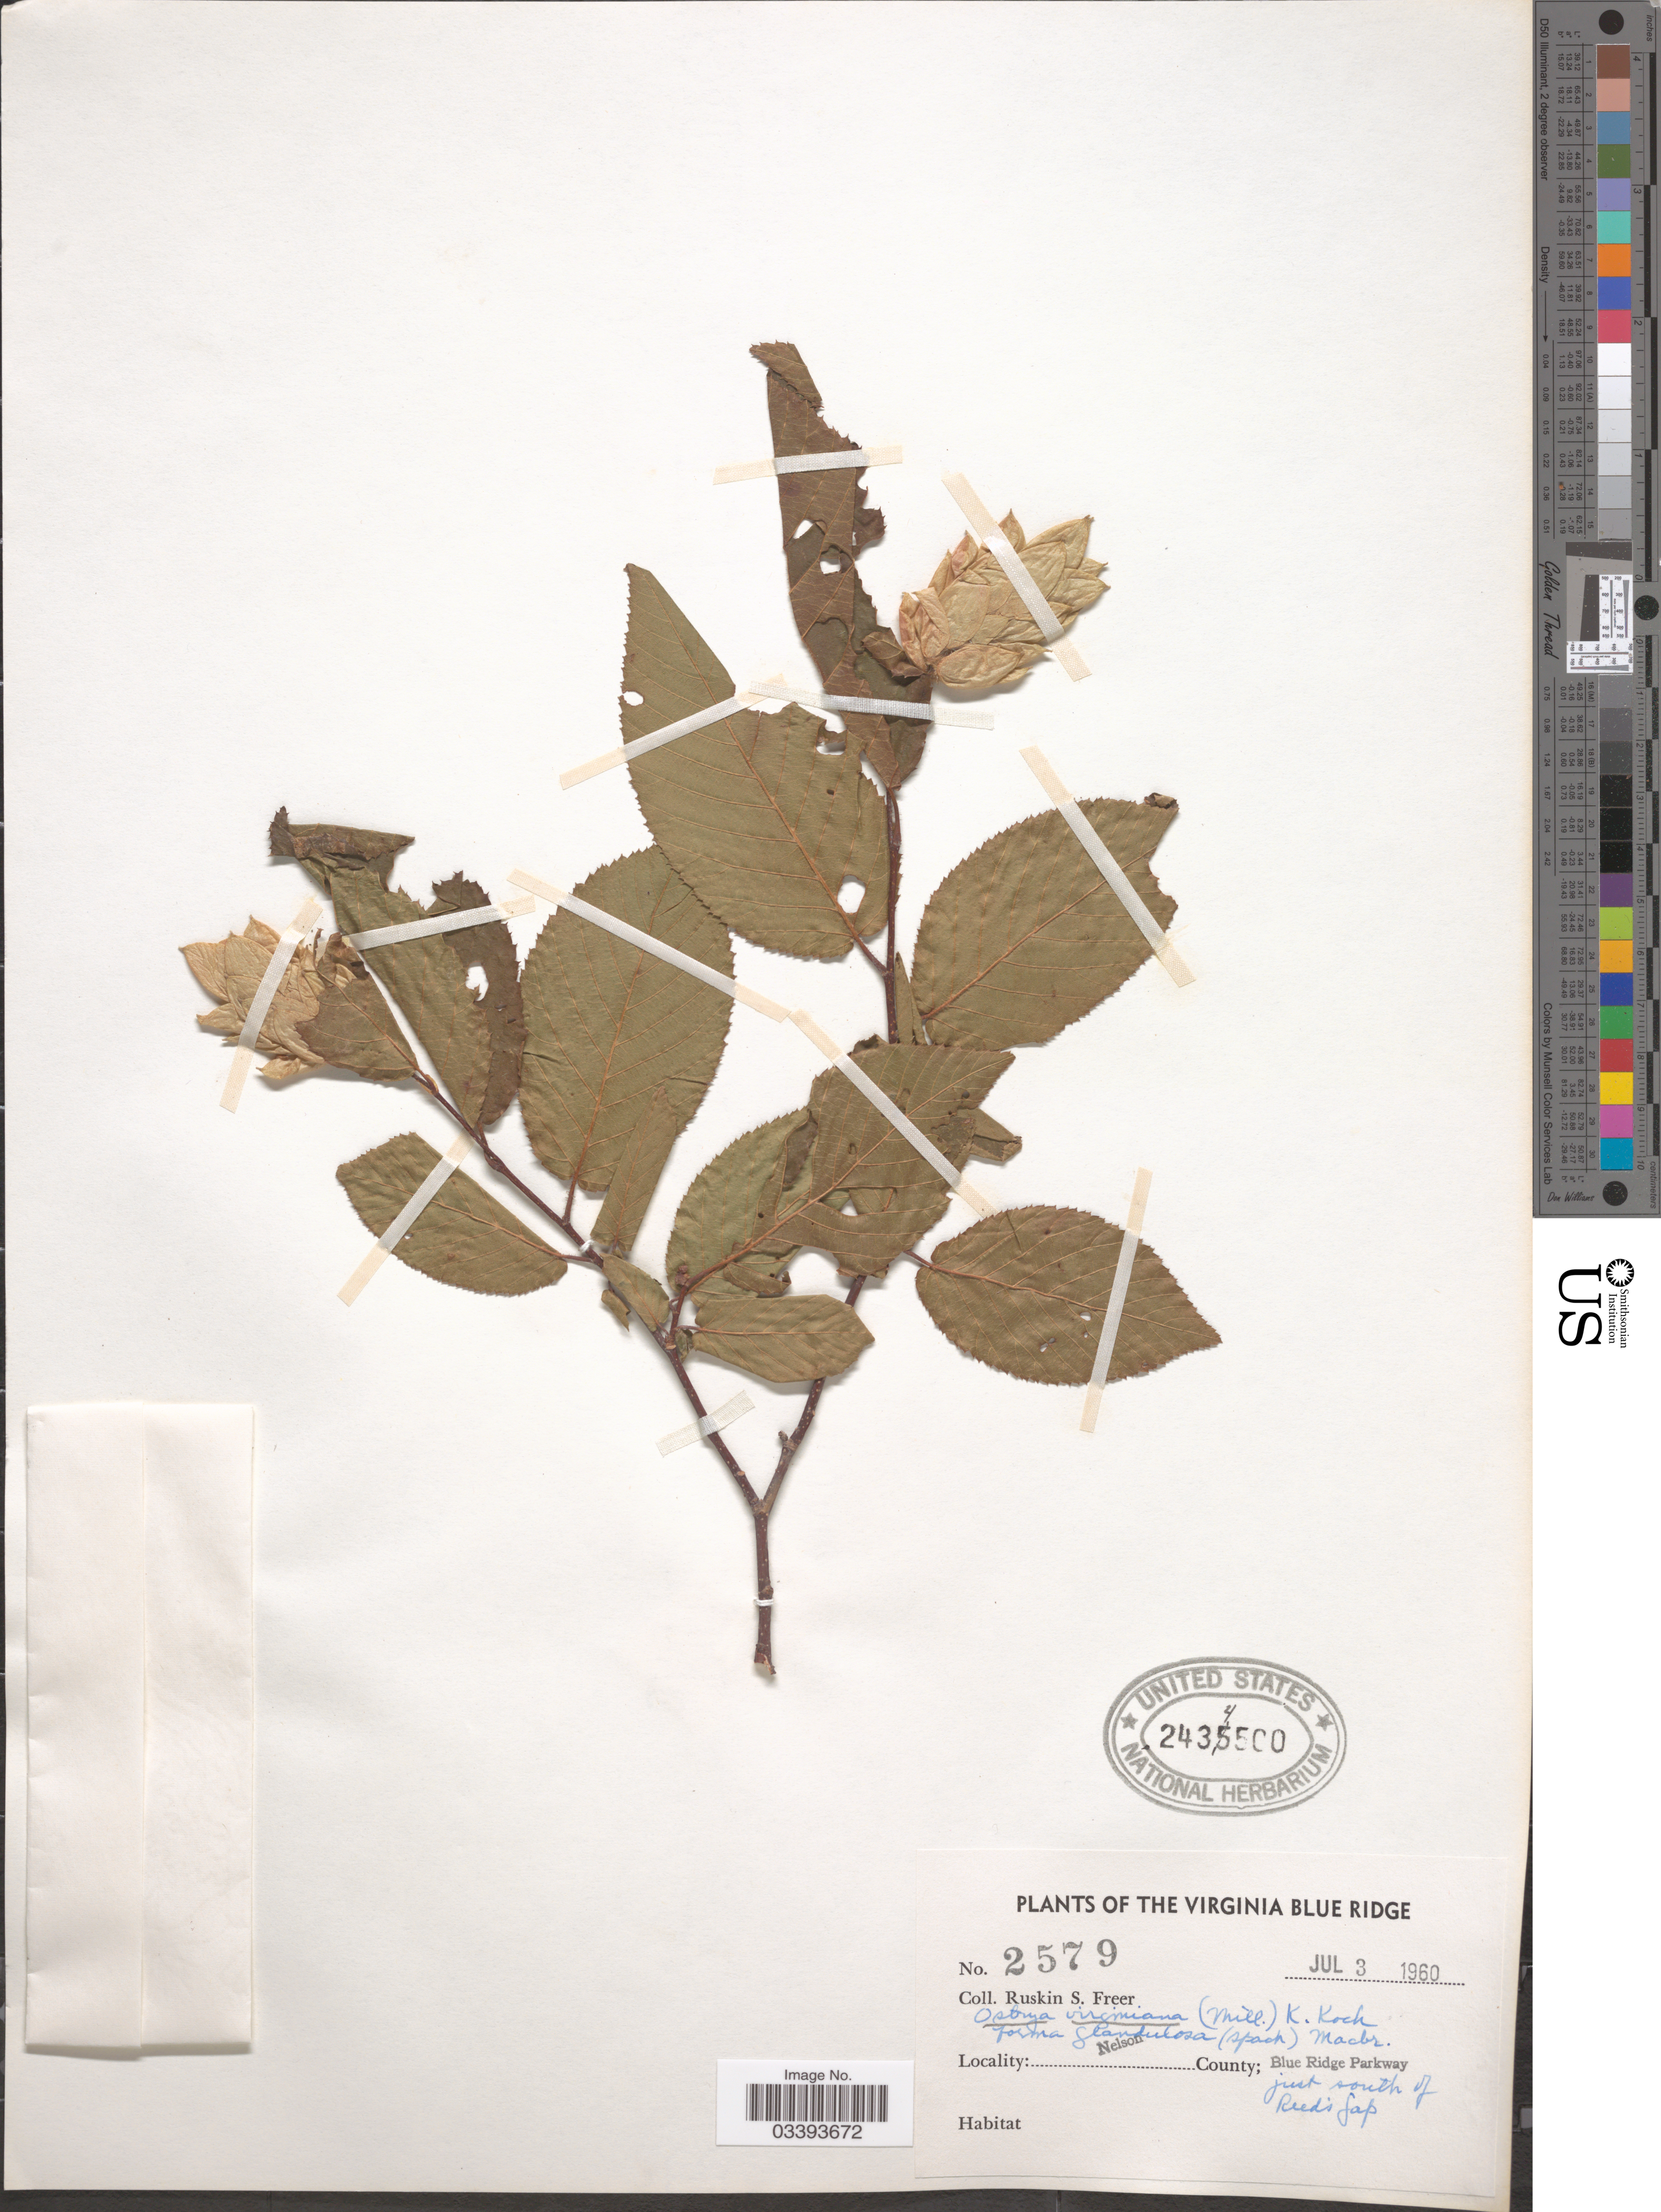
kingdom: Plantae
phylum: Tracheophyta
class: Magnoliopsida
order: Fagales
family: Betulaceae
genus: Ostrya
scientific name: Ostrya virginiana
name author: (Mill.) K. Koch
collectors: R. Freer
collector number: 2579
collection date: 1960-07-03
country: United States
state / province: Virginia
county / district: Nelson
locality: The Virginia Blue Ridge. Nelson County; Blue Ridge Parkway just south of Reed's Gap.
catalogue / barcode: US 2434500